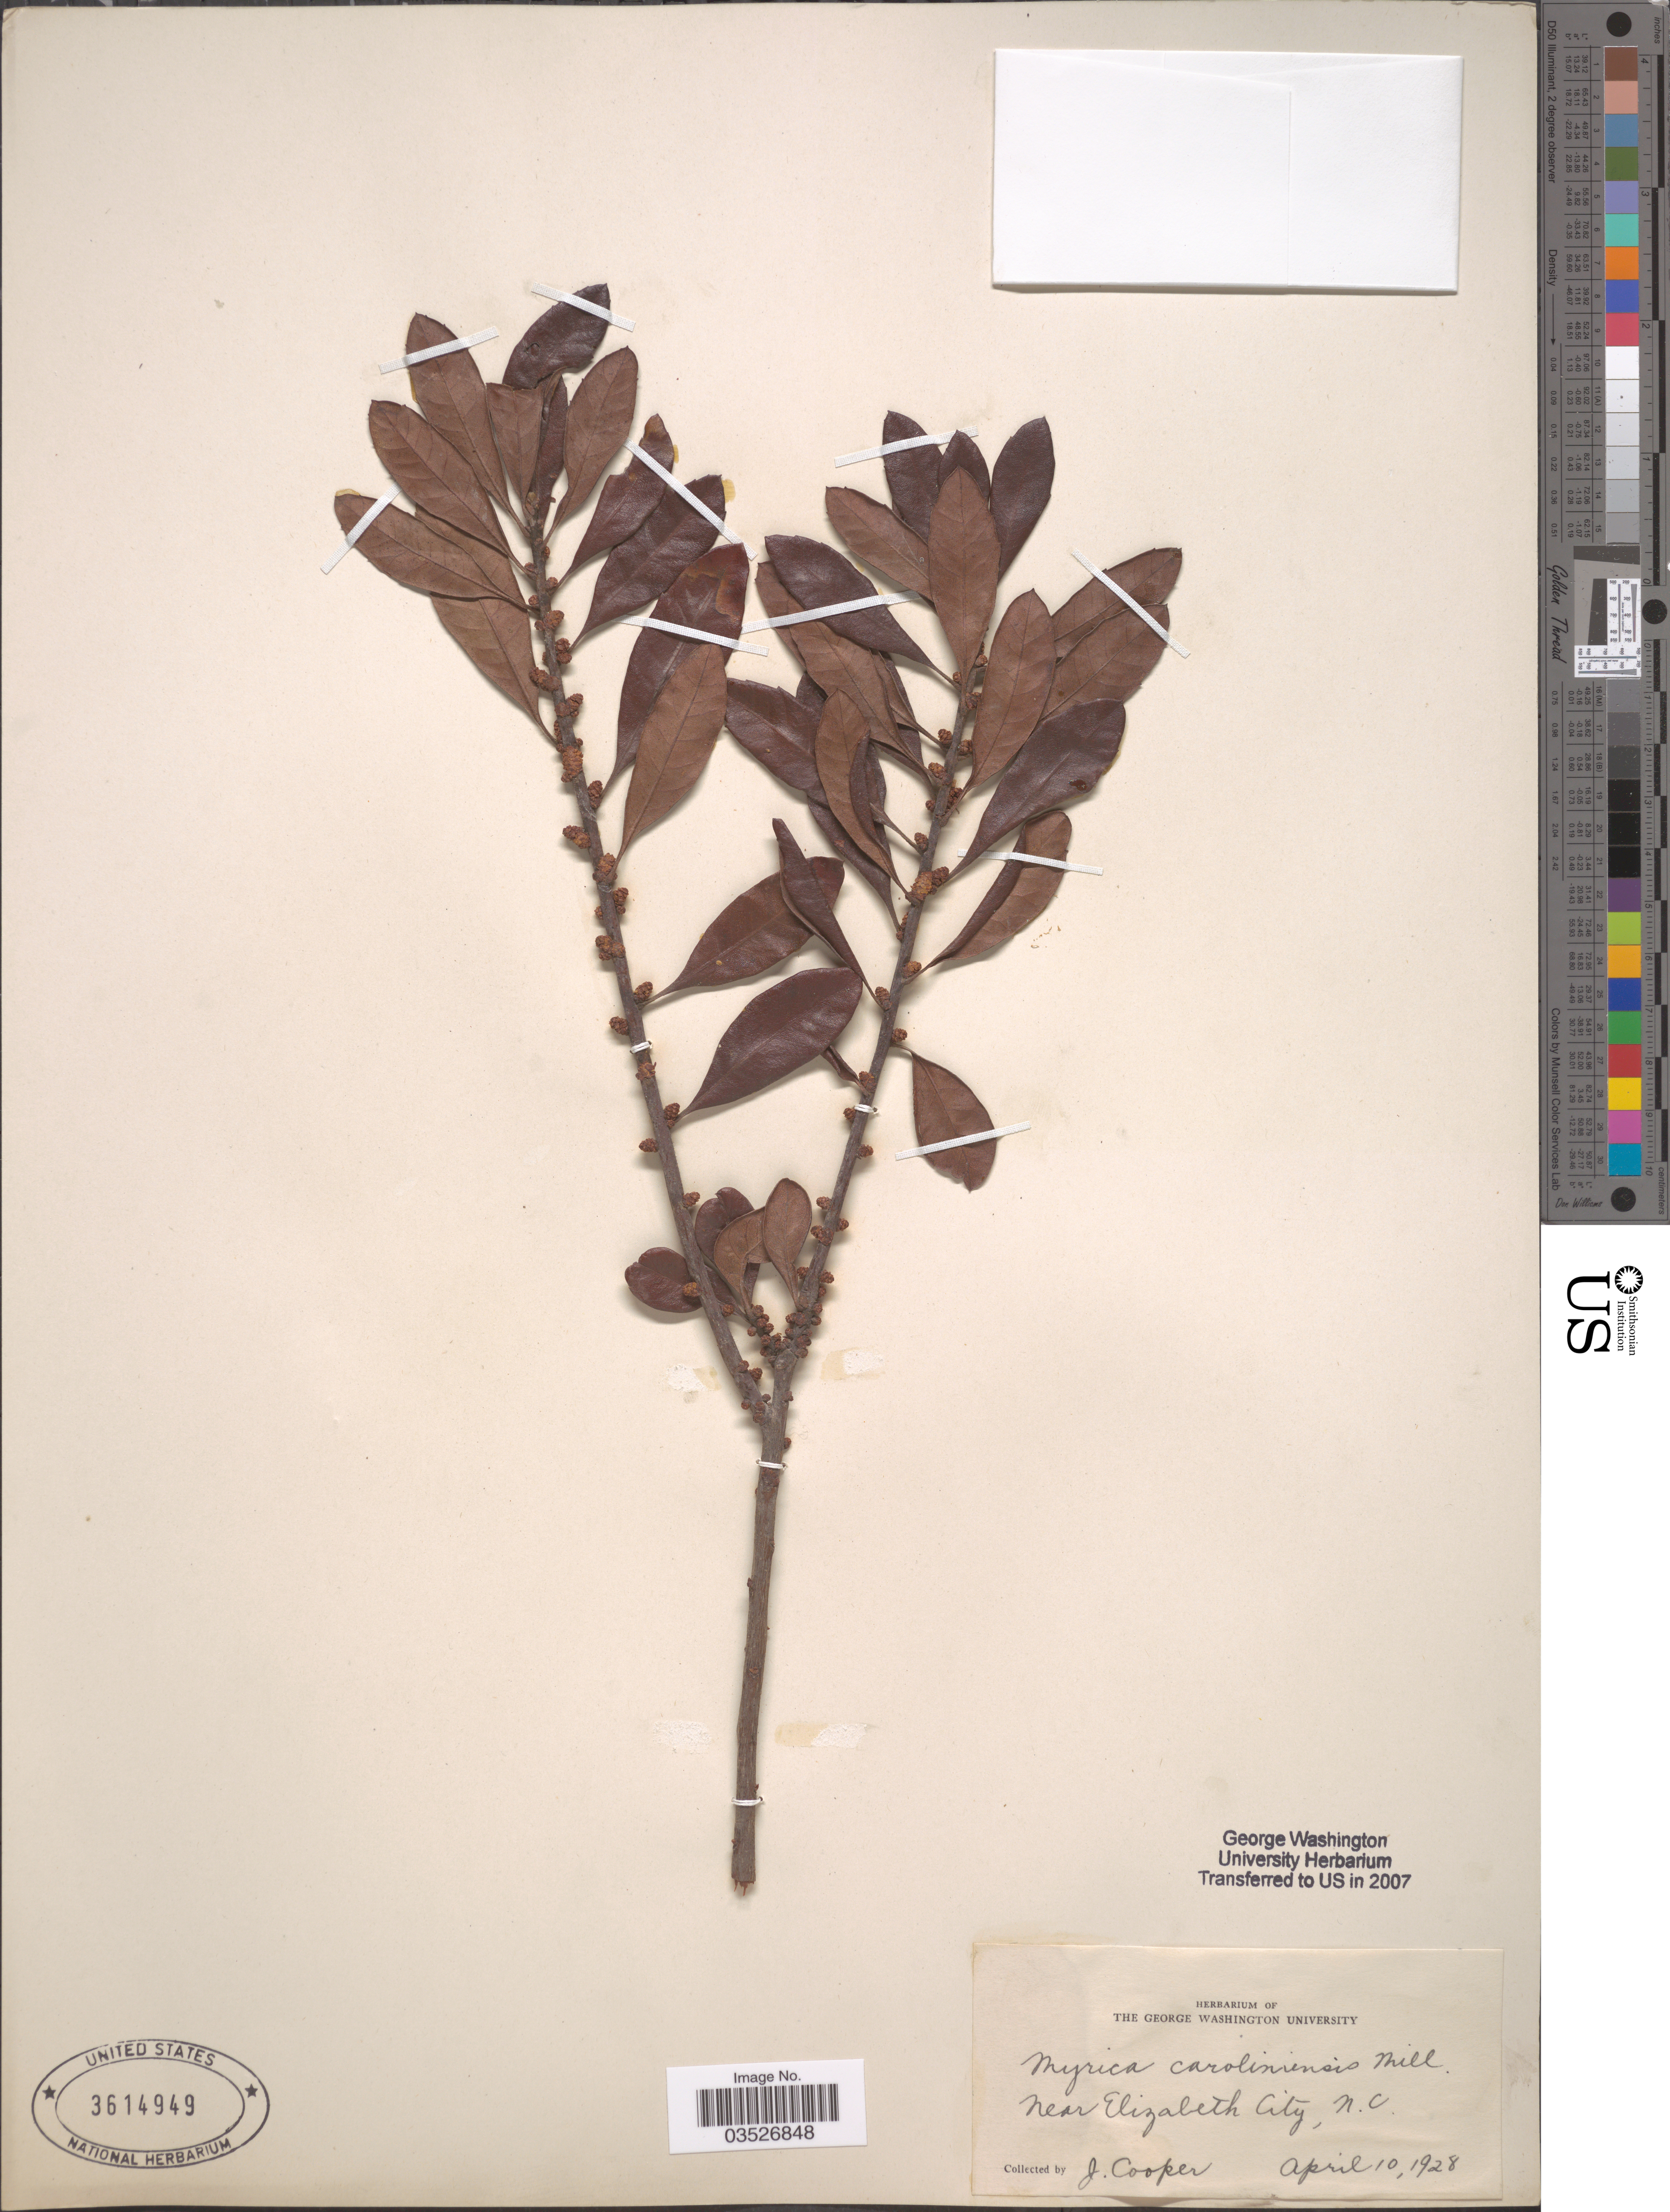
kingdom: Plantae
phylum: Tracheophyta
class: Magnoliopsida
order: Fagales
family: Myricaceae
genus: Myrica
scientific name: Myrica pensylvanica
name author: Mirb.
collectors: J. Cooper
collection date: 1928-04-10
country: United States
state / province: North Carolina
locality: Near Elizabeth City.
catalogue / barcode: US 3614949